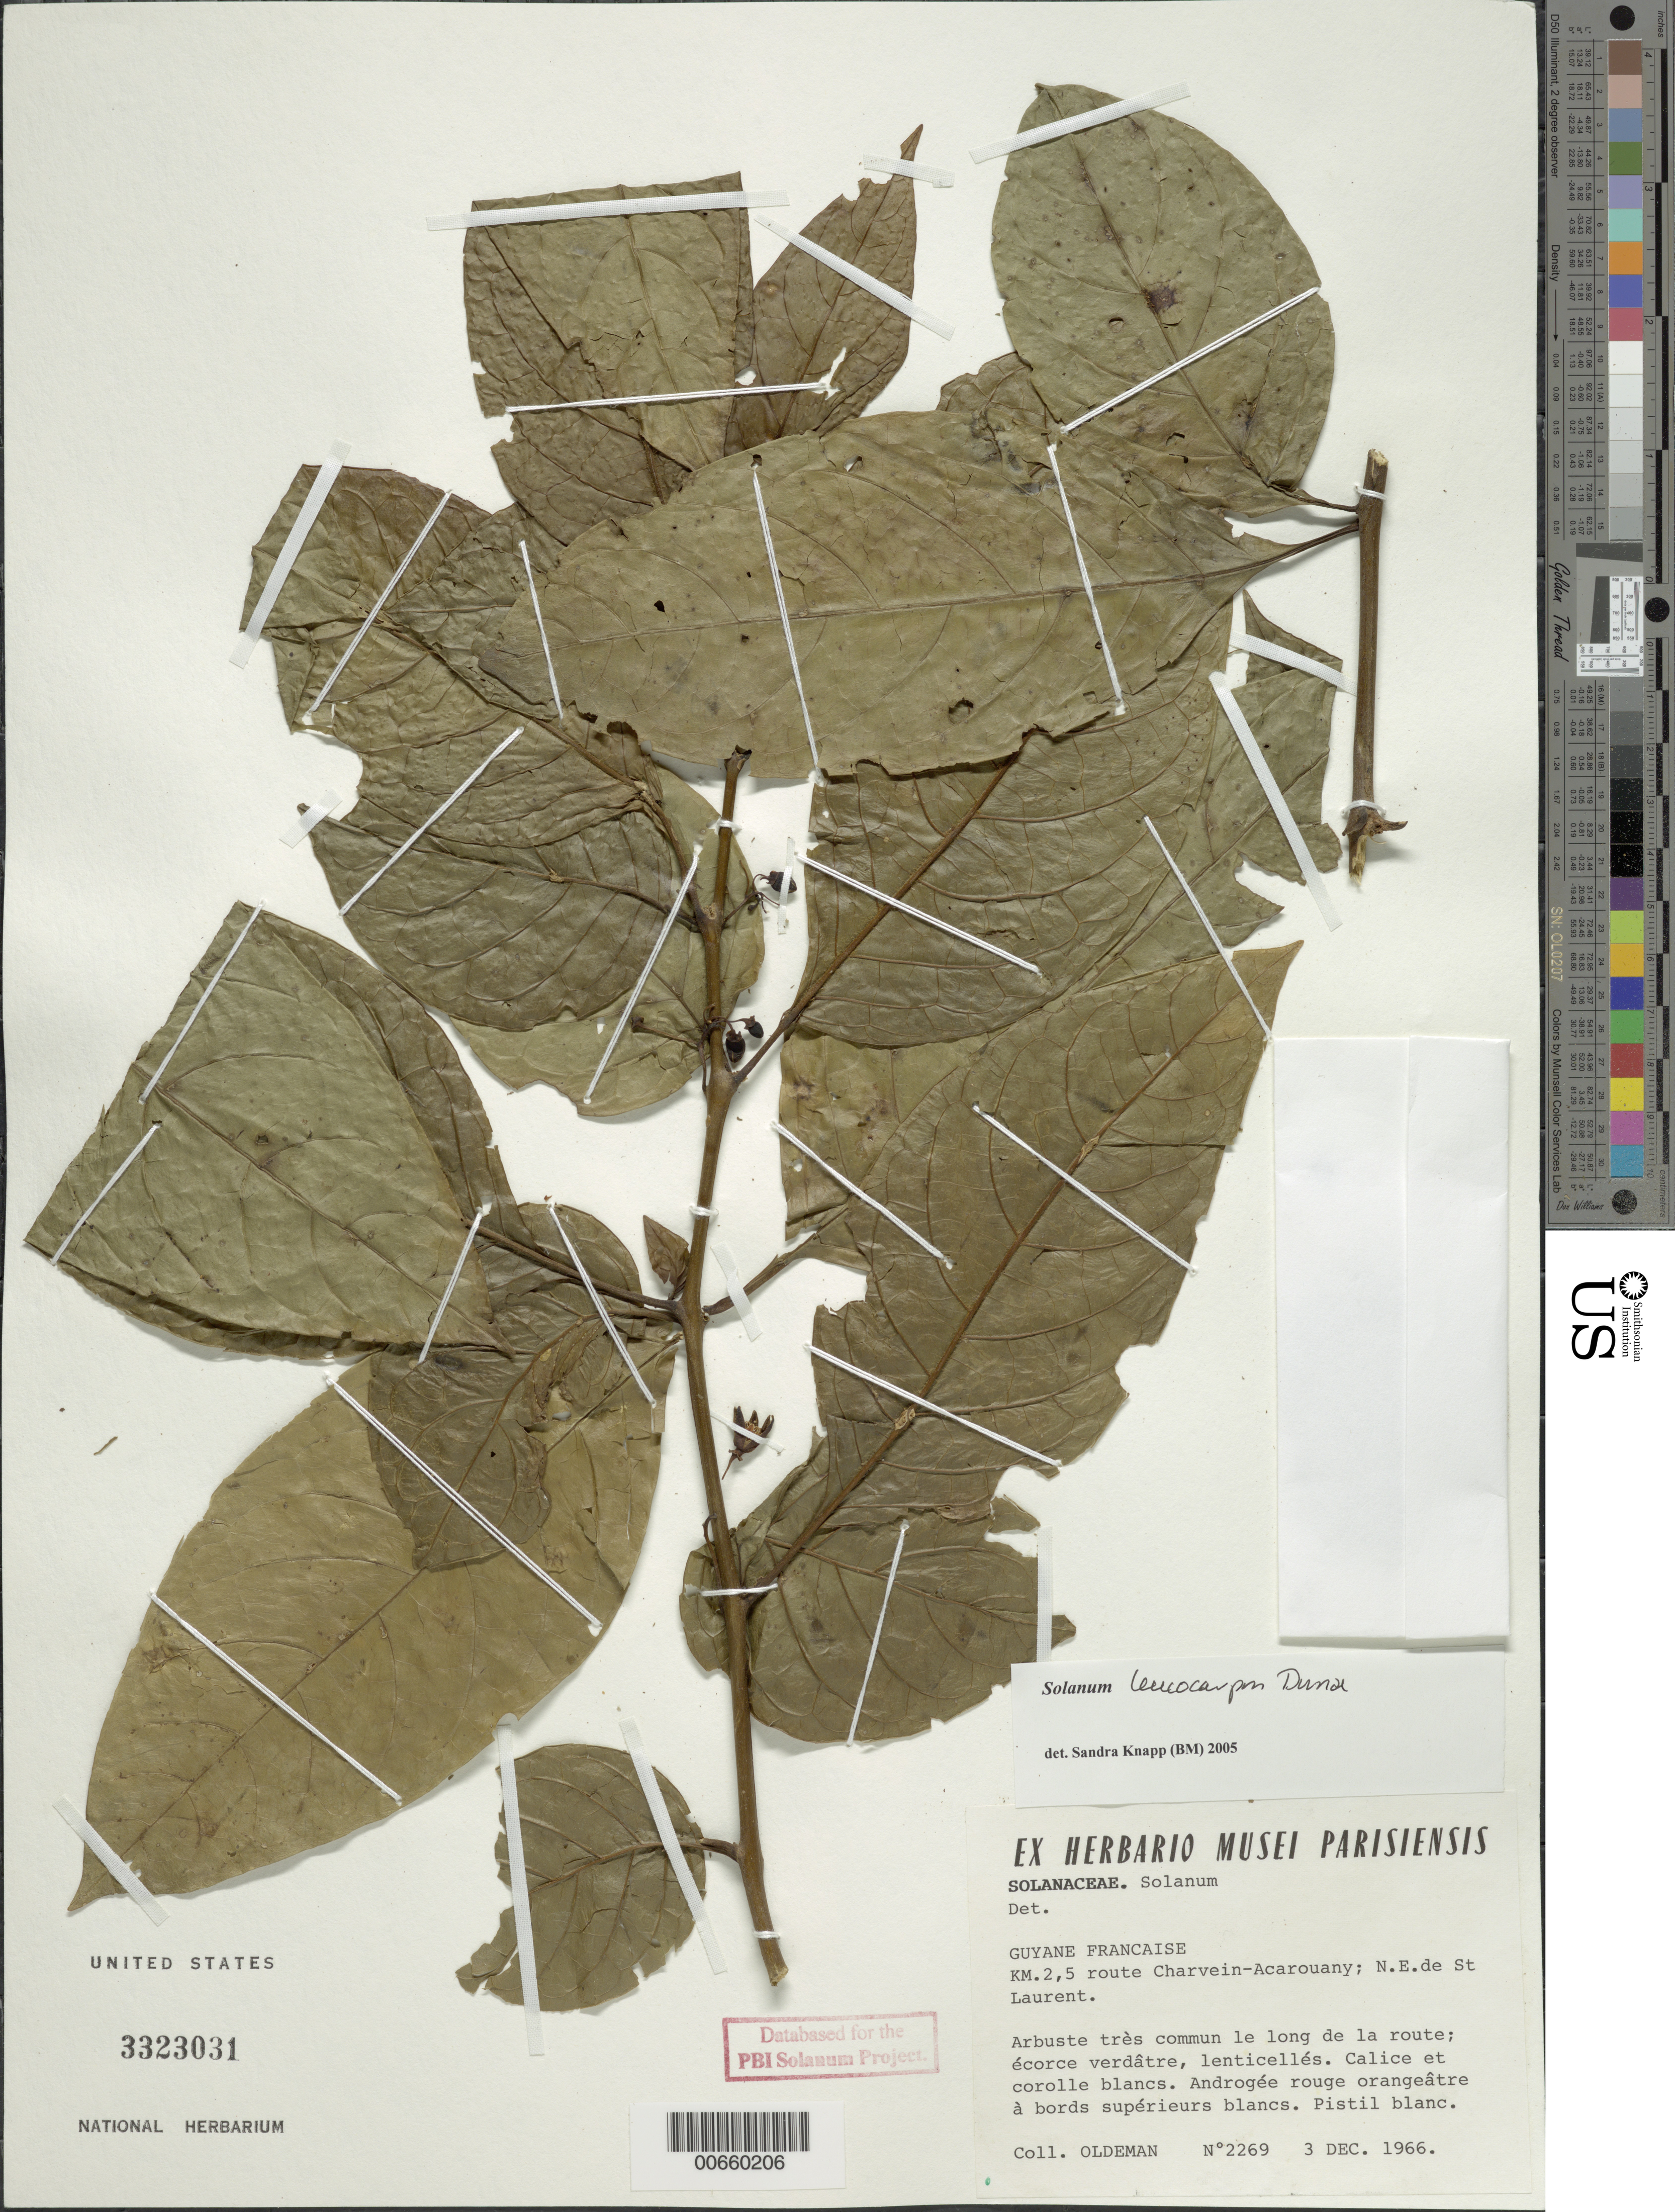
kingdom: Plantae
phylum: Tracheophyta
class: Magnoliopsida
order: Solanales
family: Solanaceae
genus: Solanum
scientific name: Solanum leucocarpon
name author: Dunal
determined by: Knapp, S. D.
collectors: R. Oldeman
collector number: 2269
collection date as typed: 12 Dec 1966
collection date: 1966-12-12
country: French Guiana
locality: Route Charvein-Acarouany, km 2.5 (NE St. Laurent)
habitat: Le long de la route. Tres commun le long de la route.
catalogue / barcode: US 3323031